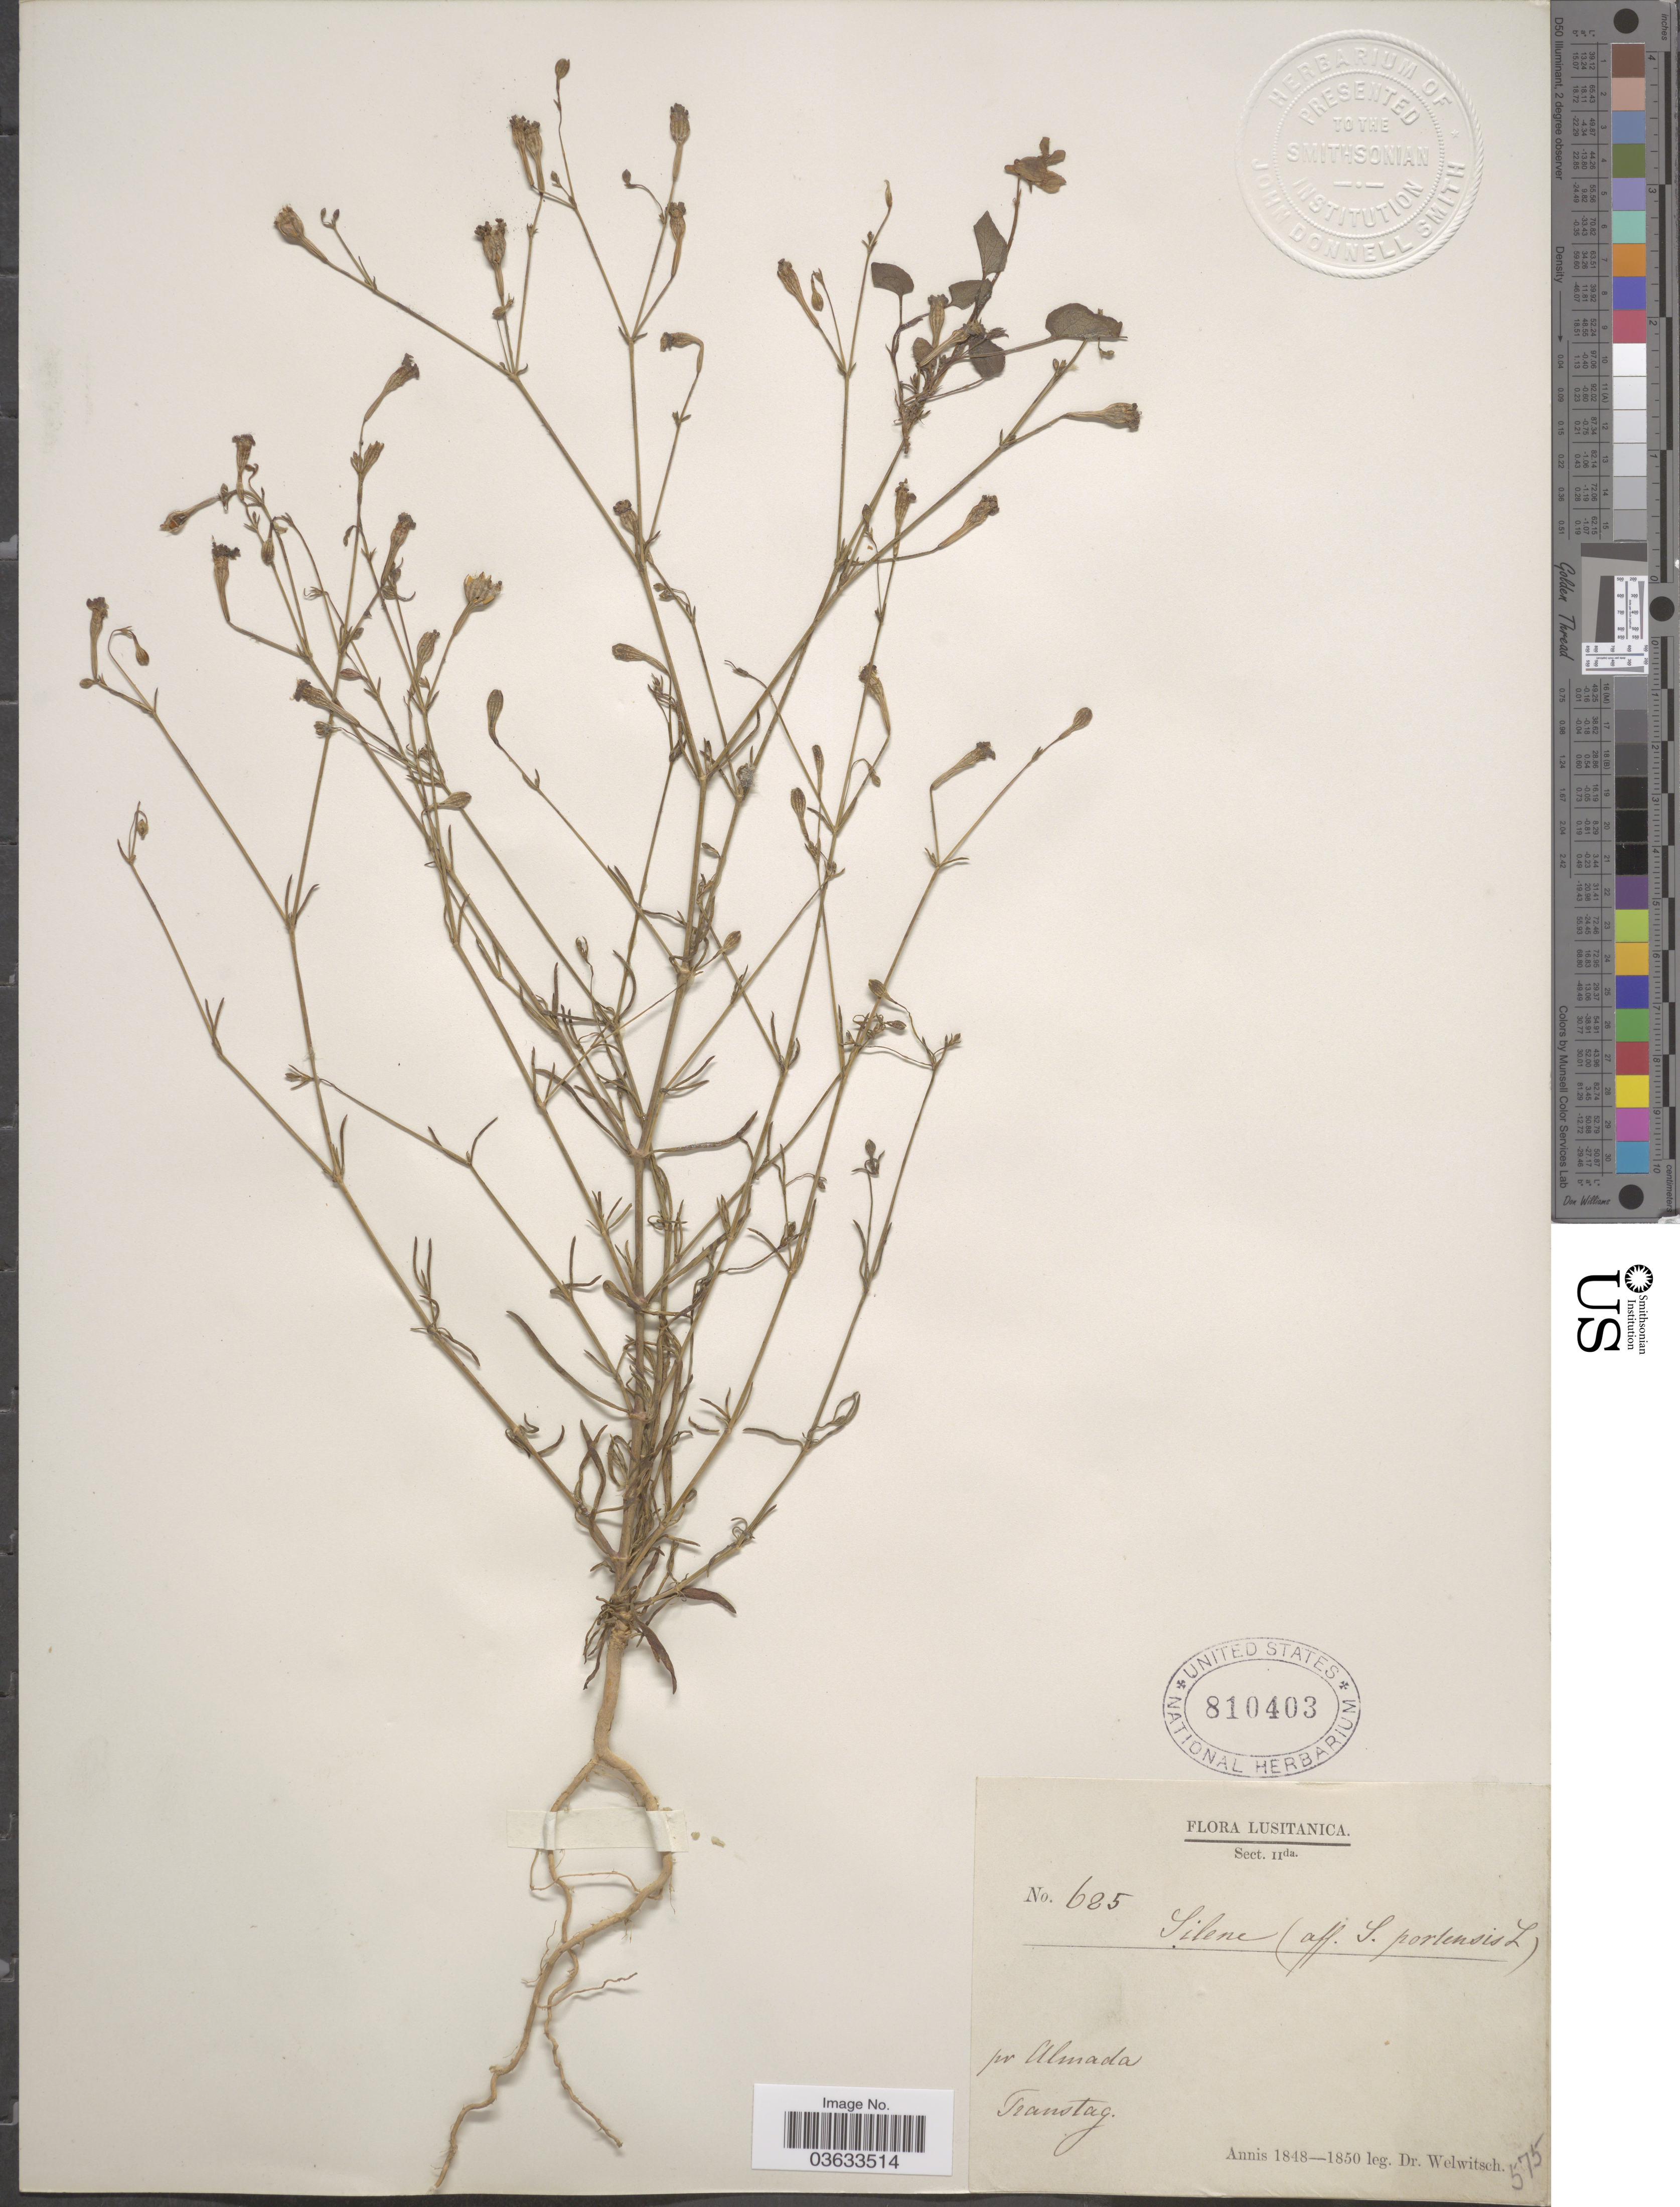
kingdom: Plantae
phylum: Tracheophyta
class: Magnoliopsida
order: Caryophyllales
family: Caryophyllaceae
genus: Silene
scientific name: Silene portensis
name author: L.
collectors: -. Welwitsch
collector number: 685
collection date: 1848/1850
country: Portugal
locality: Lusitanica. Pr Almada Transtag.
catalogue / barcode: US 810403